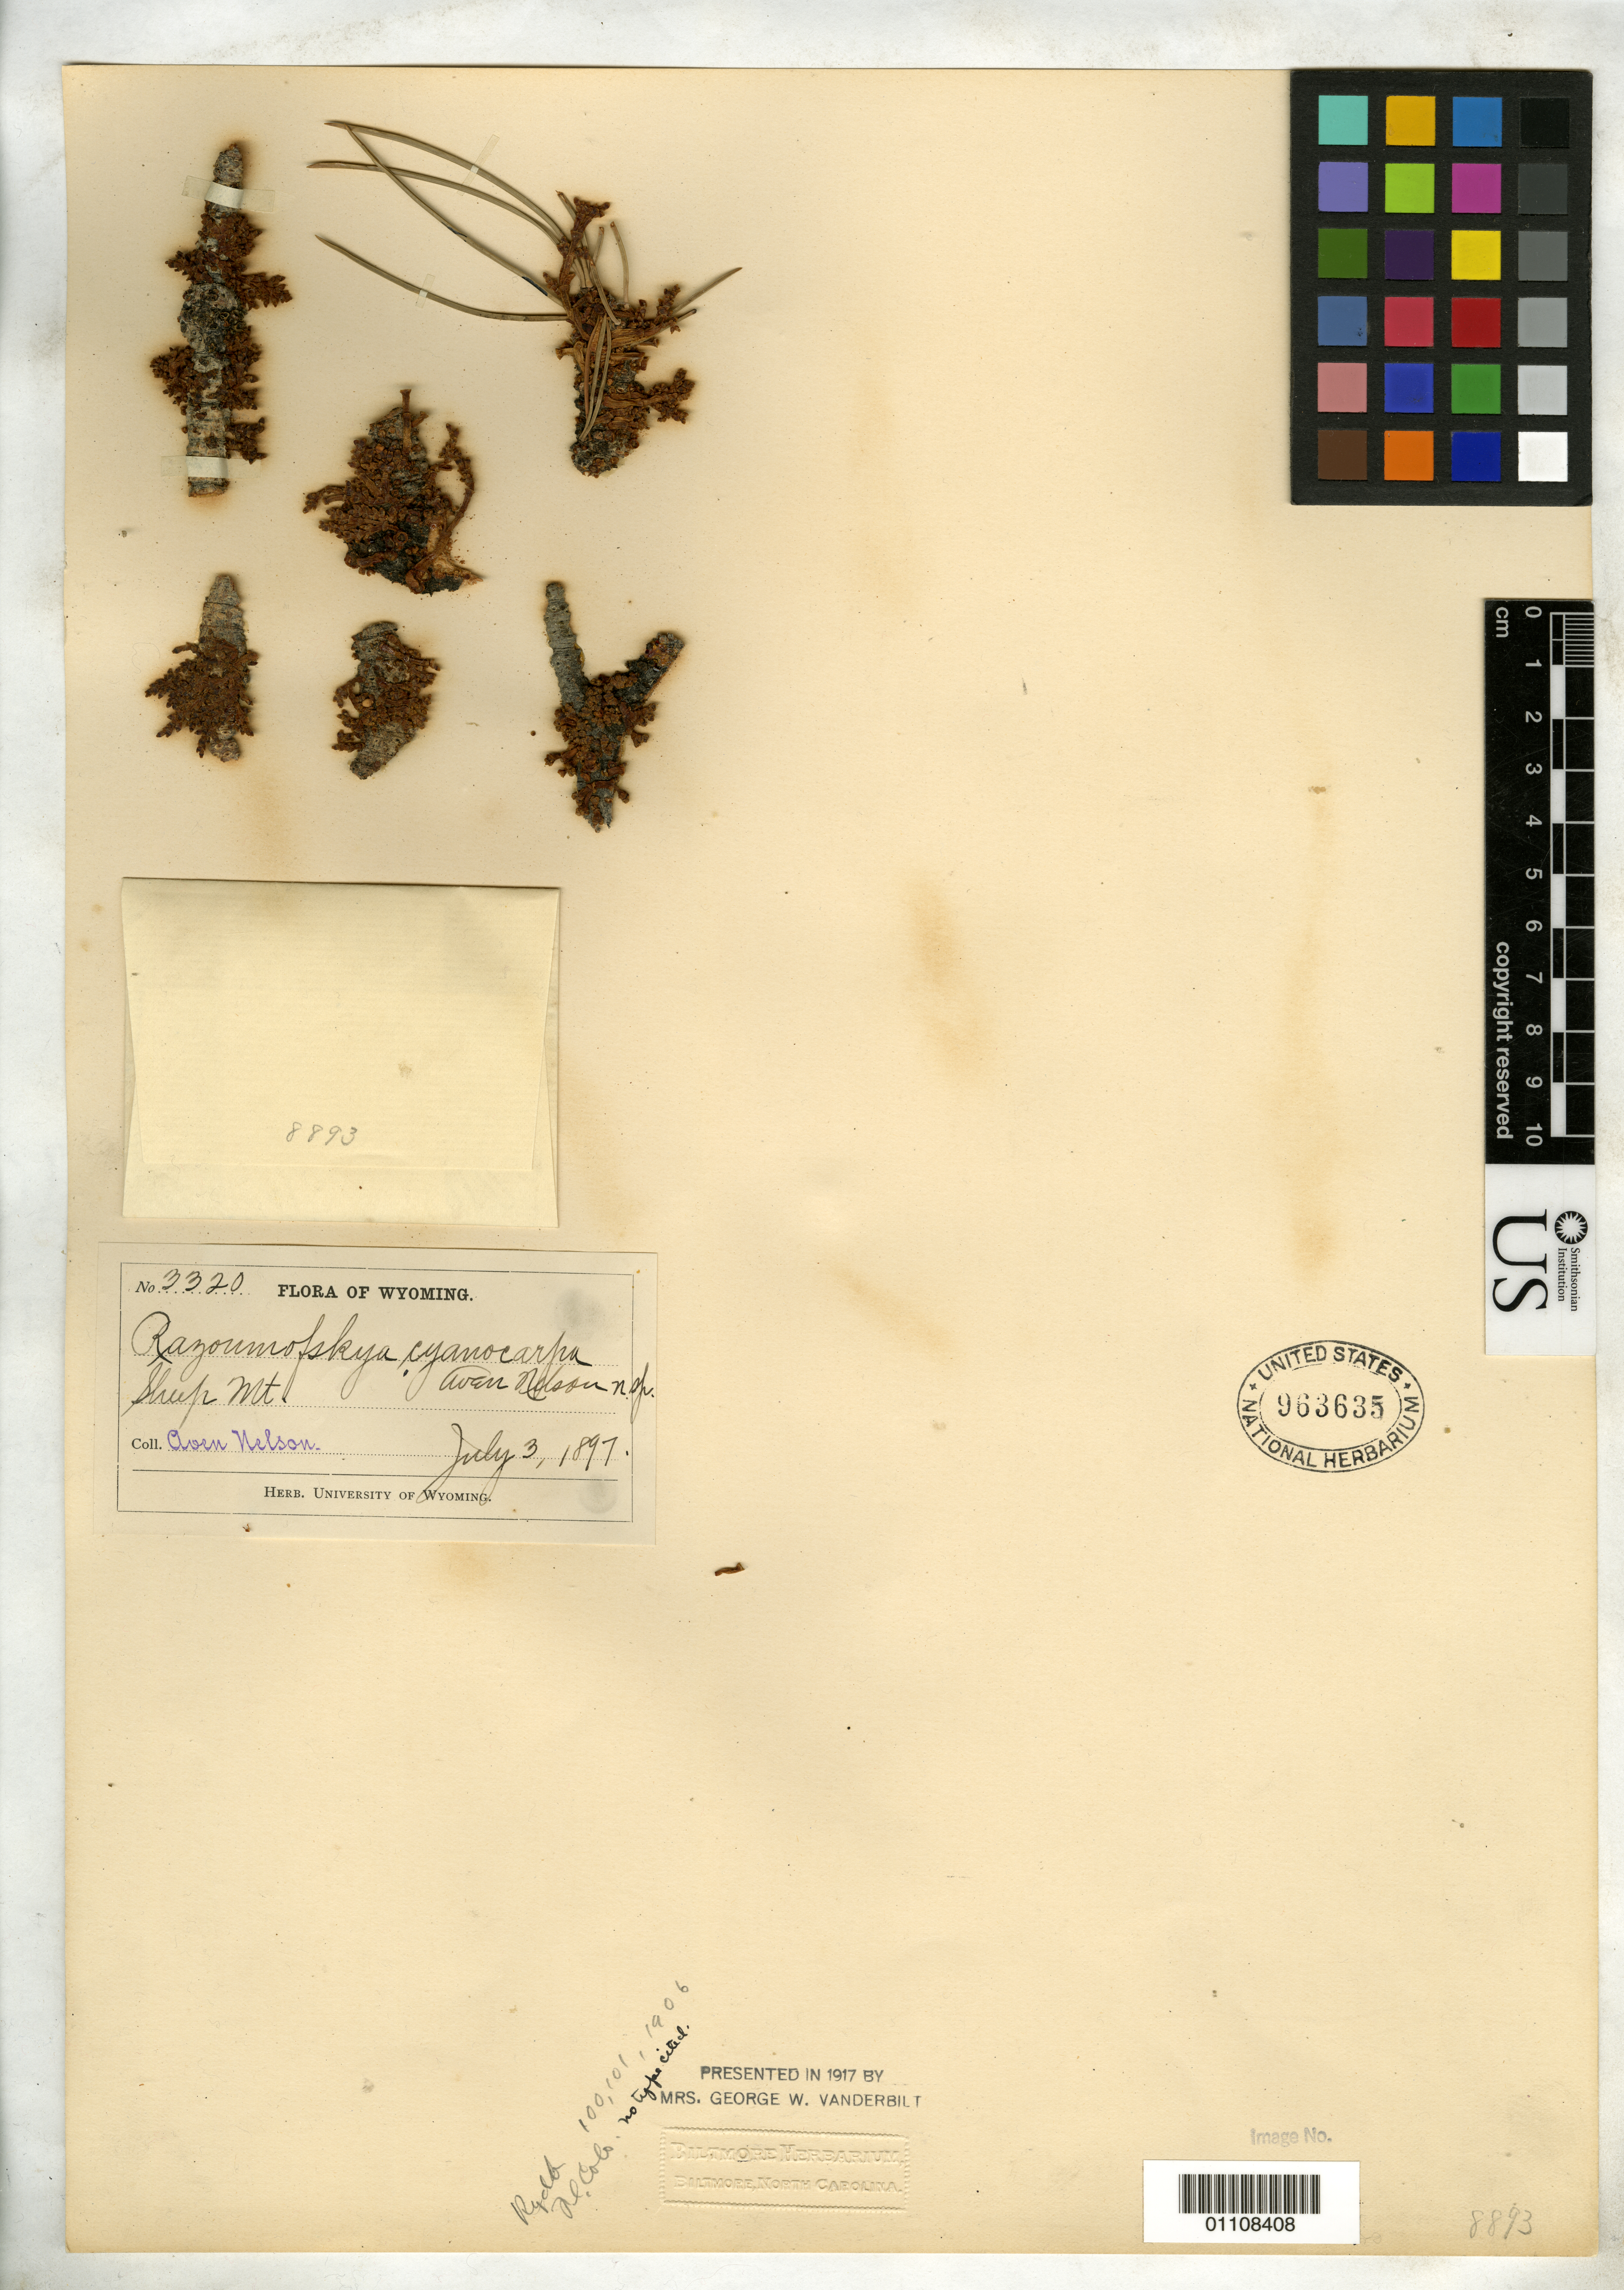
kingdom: Plantae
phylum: Tracheophyta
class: Magnoliopsida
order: Santalales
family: Viscaceae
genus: Razoumofskya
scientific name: Razoumofskya cyanocarpa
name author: A. Nelson ex Rydb.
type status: Possible Type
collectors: A. Nelson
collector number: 3320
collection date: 1897-07-03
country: United States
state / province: Wyoming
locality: Sheep Mt.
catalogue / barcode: US 963635